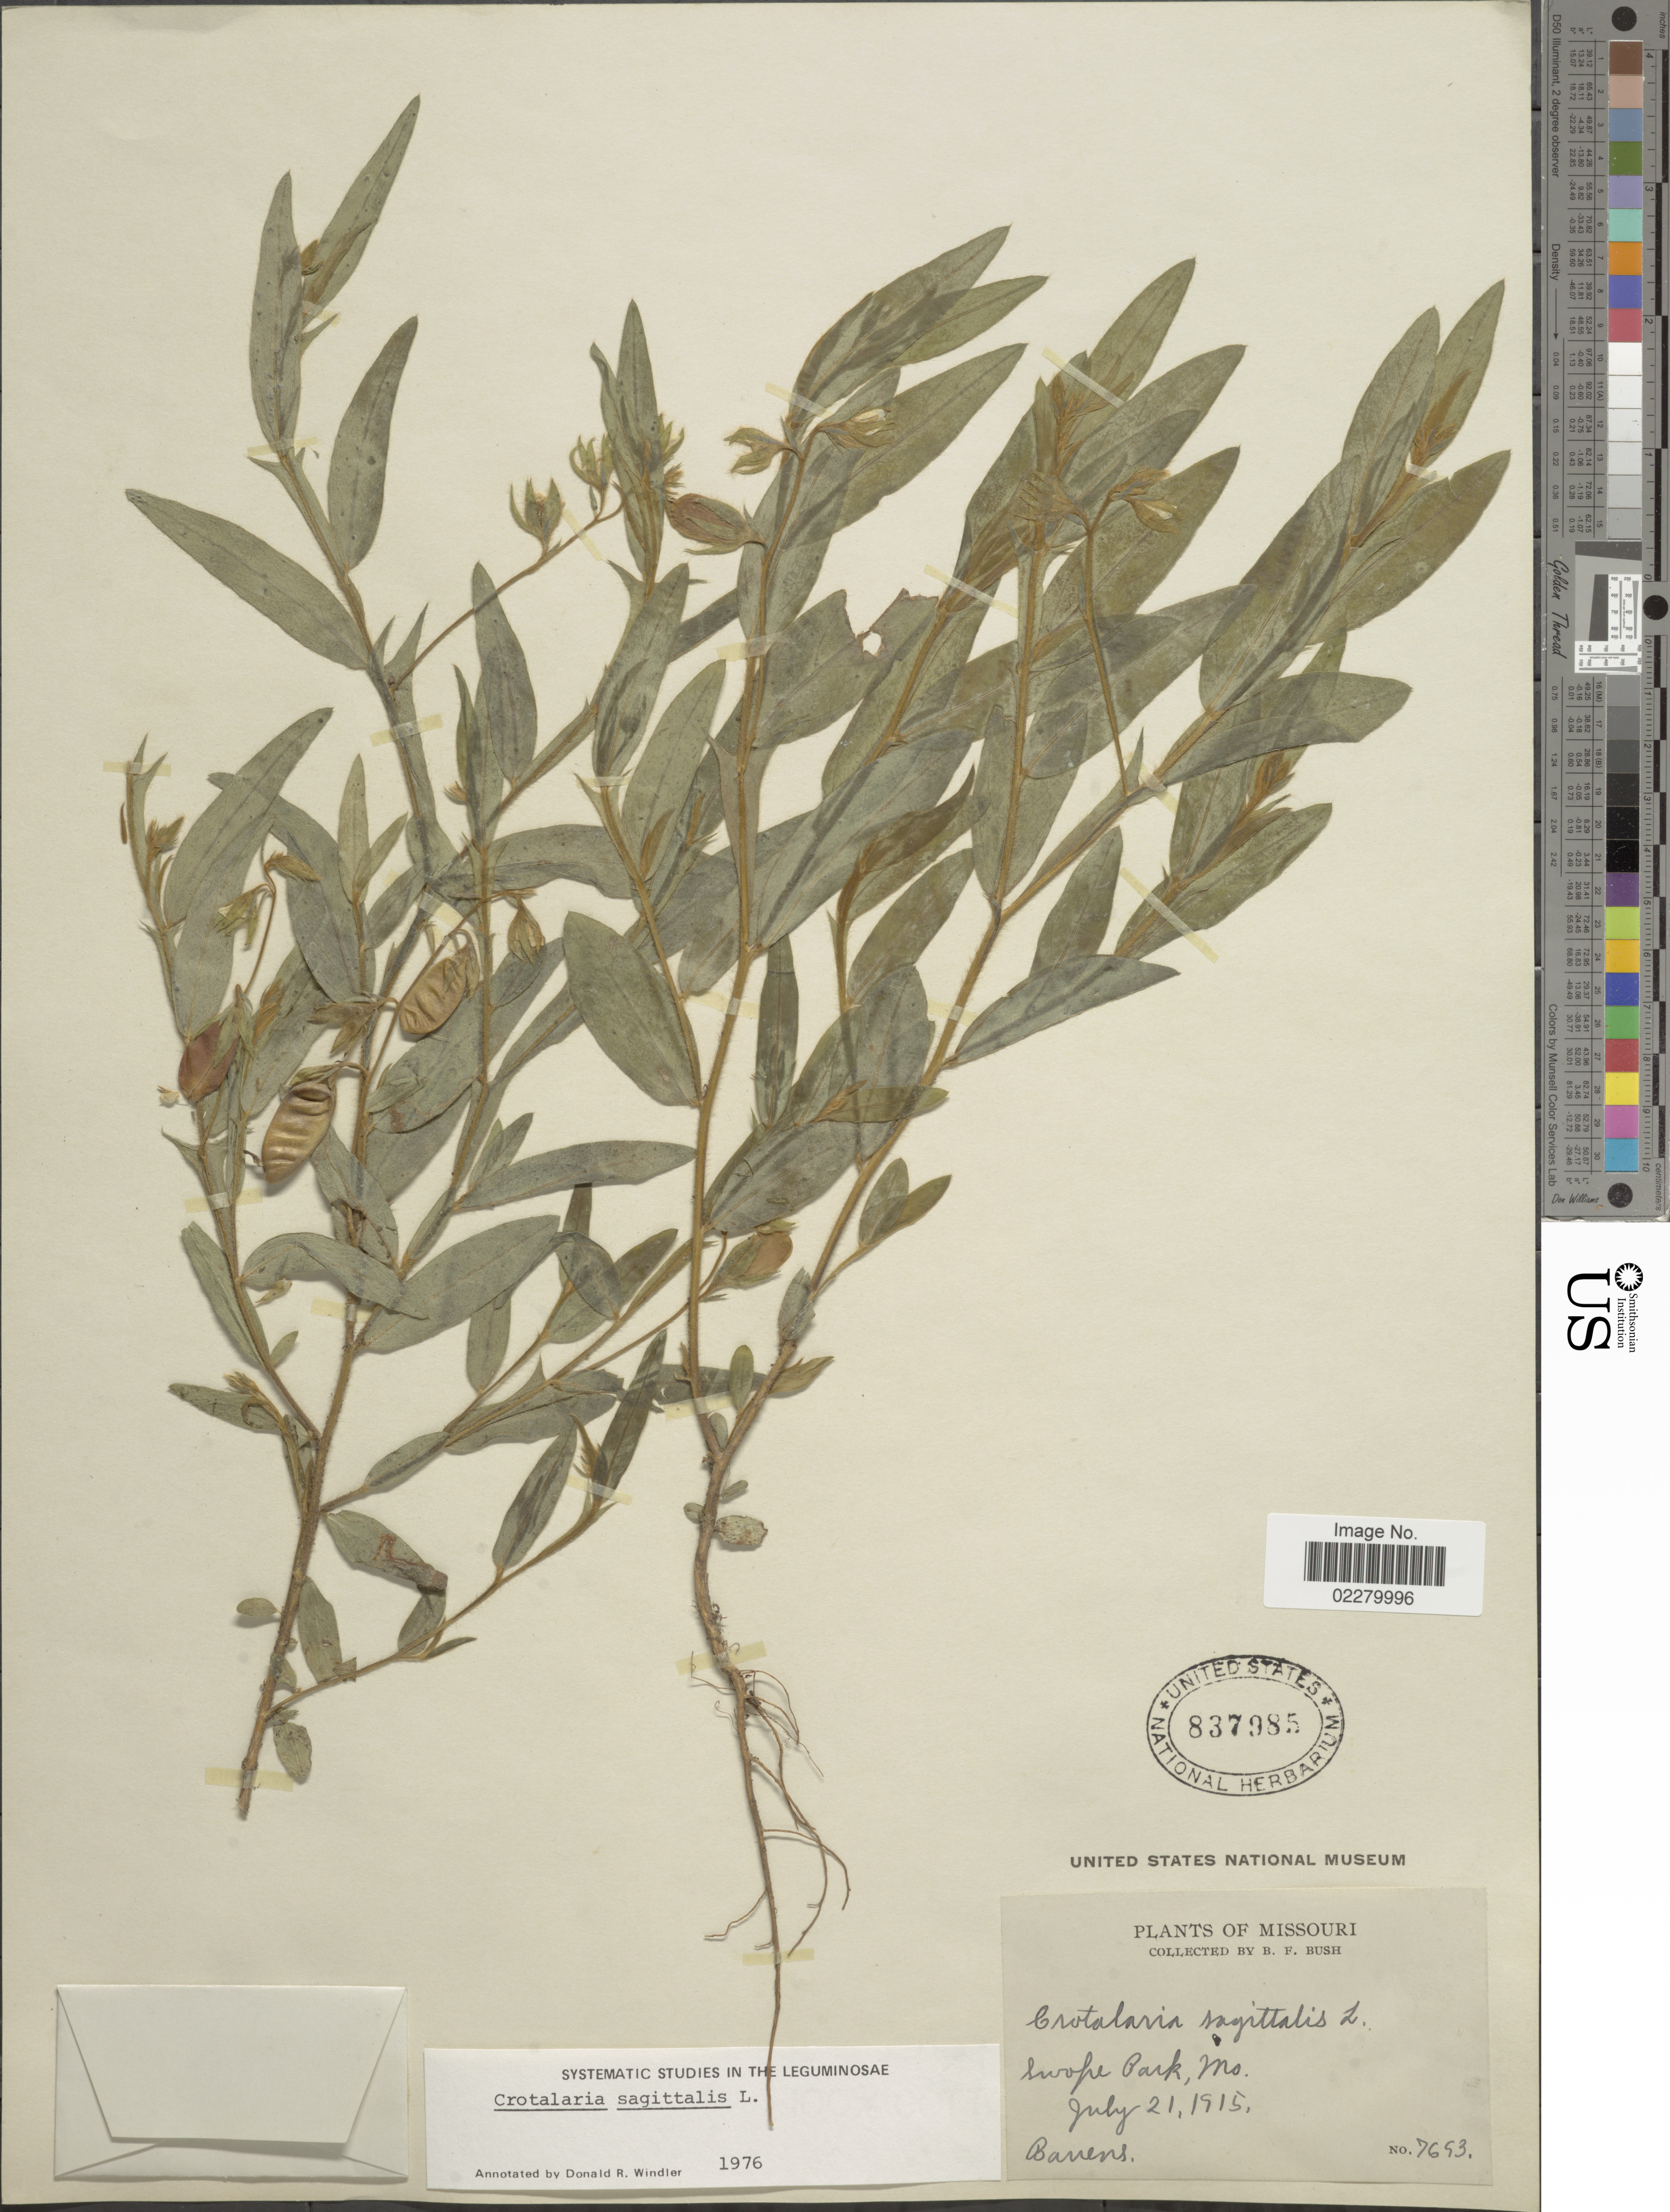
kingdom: Plantae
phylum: Tracheophyta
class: Magnoliopsida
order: Fabales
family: Fabaceae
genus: Crotalaria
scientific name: Crotalaria sagittalis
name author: L.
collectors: B. F. Bush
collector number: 7693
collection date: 1915-07-21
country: United States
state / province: Missouri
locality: Swope Park, Mo.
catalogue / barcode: US 837985